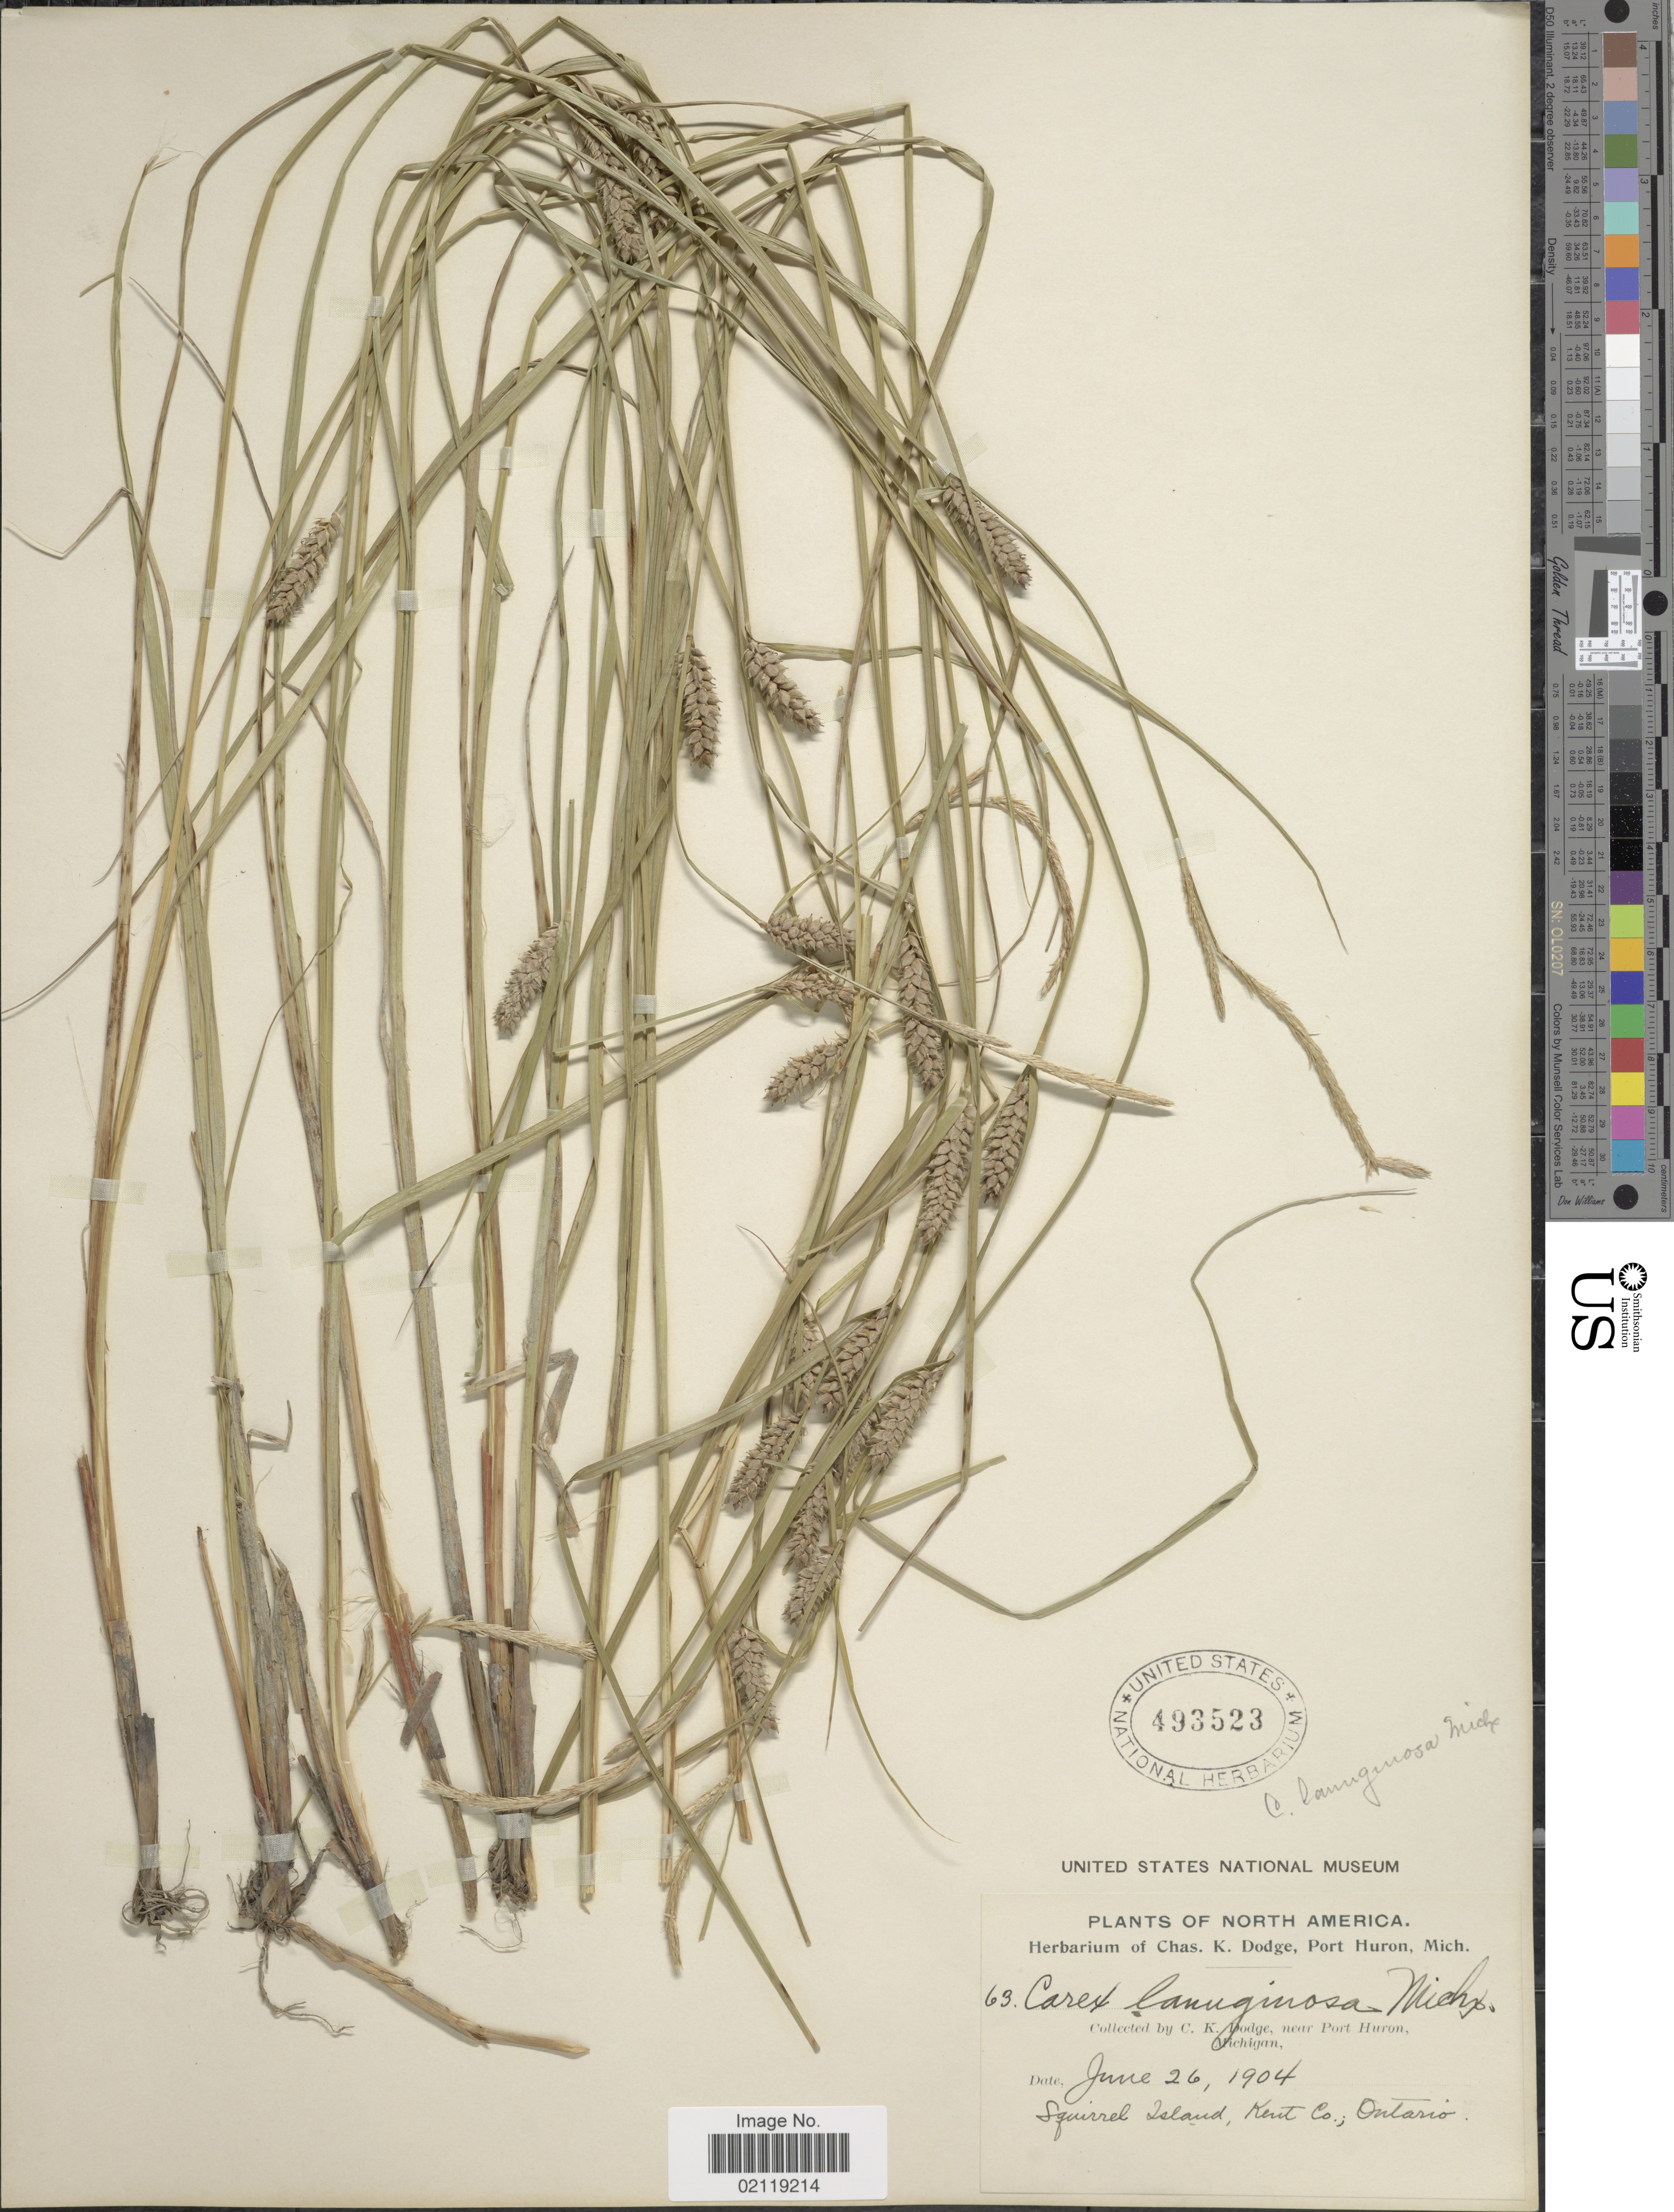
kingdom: Plantae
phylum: Tracheophyta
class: Liliopsida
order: Poales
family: Cyperaceae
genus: Carex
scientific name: Carex pellita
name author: Muhl. ex Willd.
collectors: C. K. Dodge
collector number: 63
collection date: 1904-06-26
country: Canada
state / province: Ontario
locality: Squirrel Island, Kent Co.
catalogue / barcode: US 493523